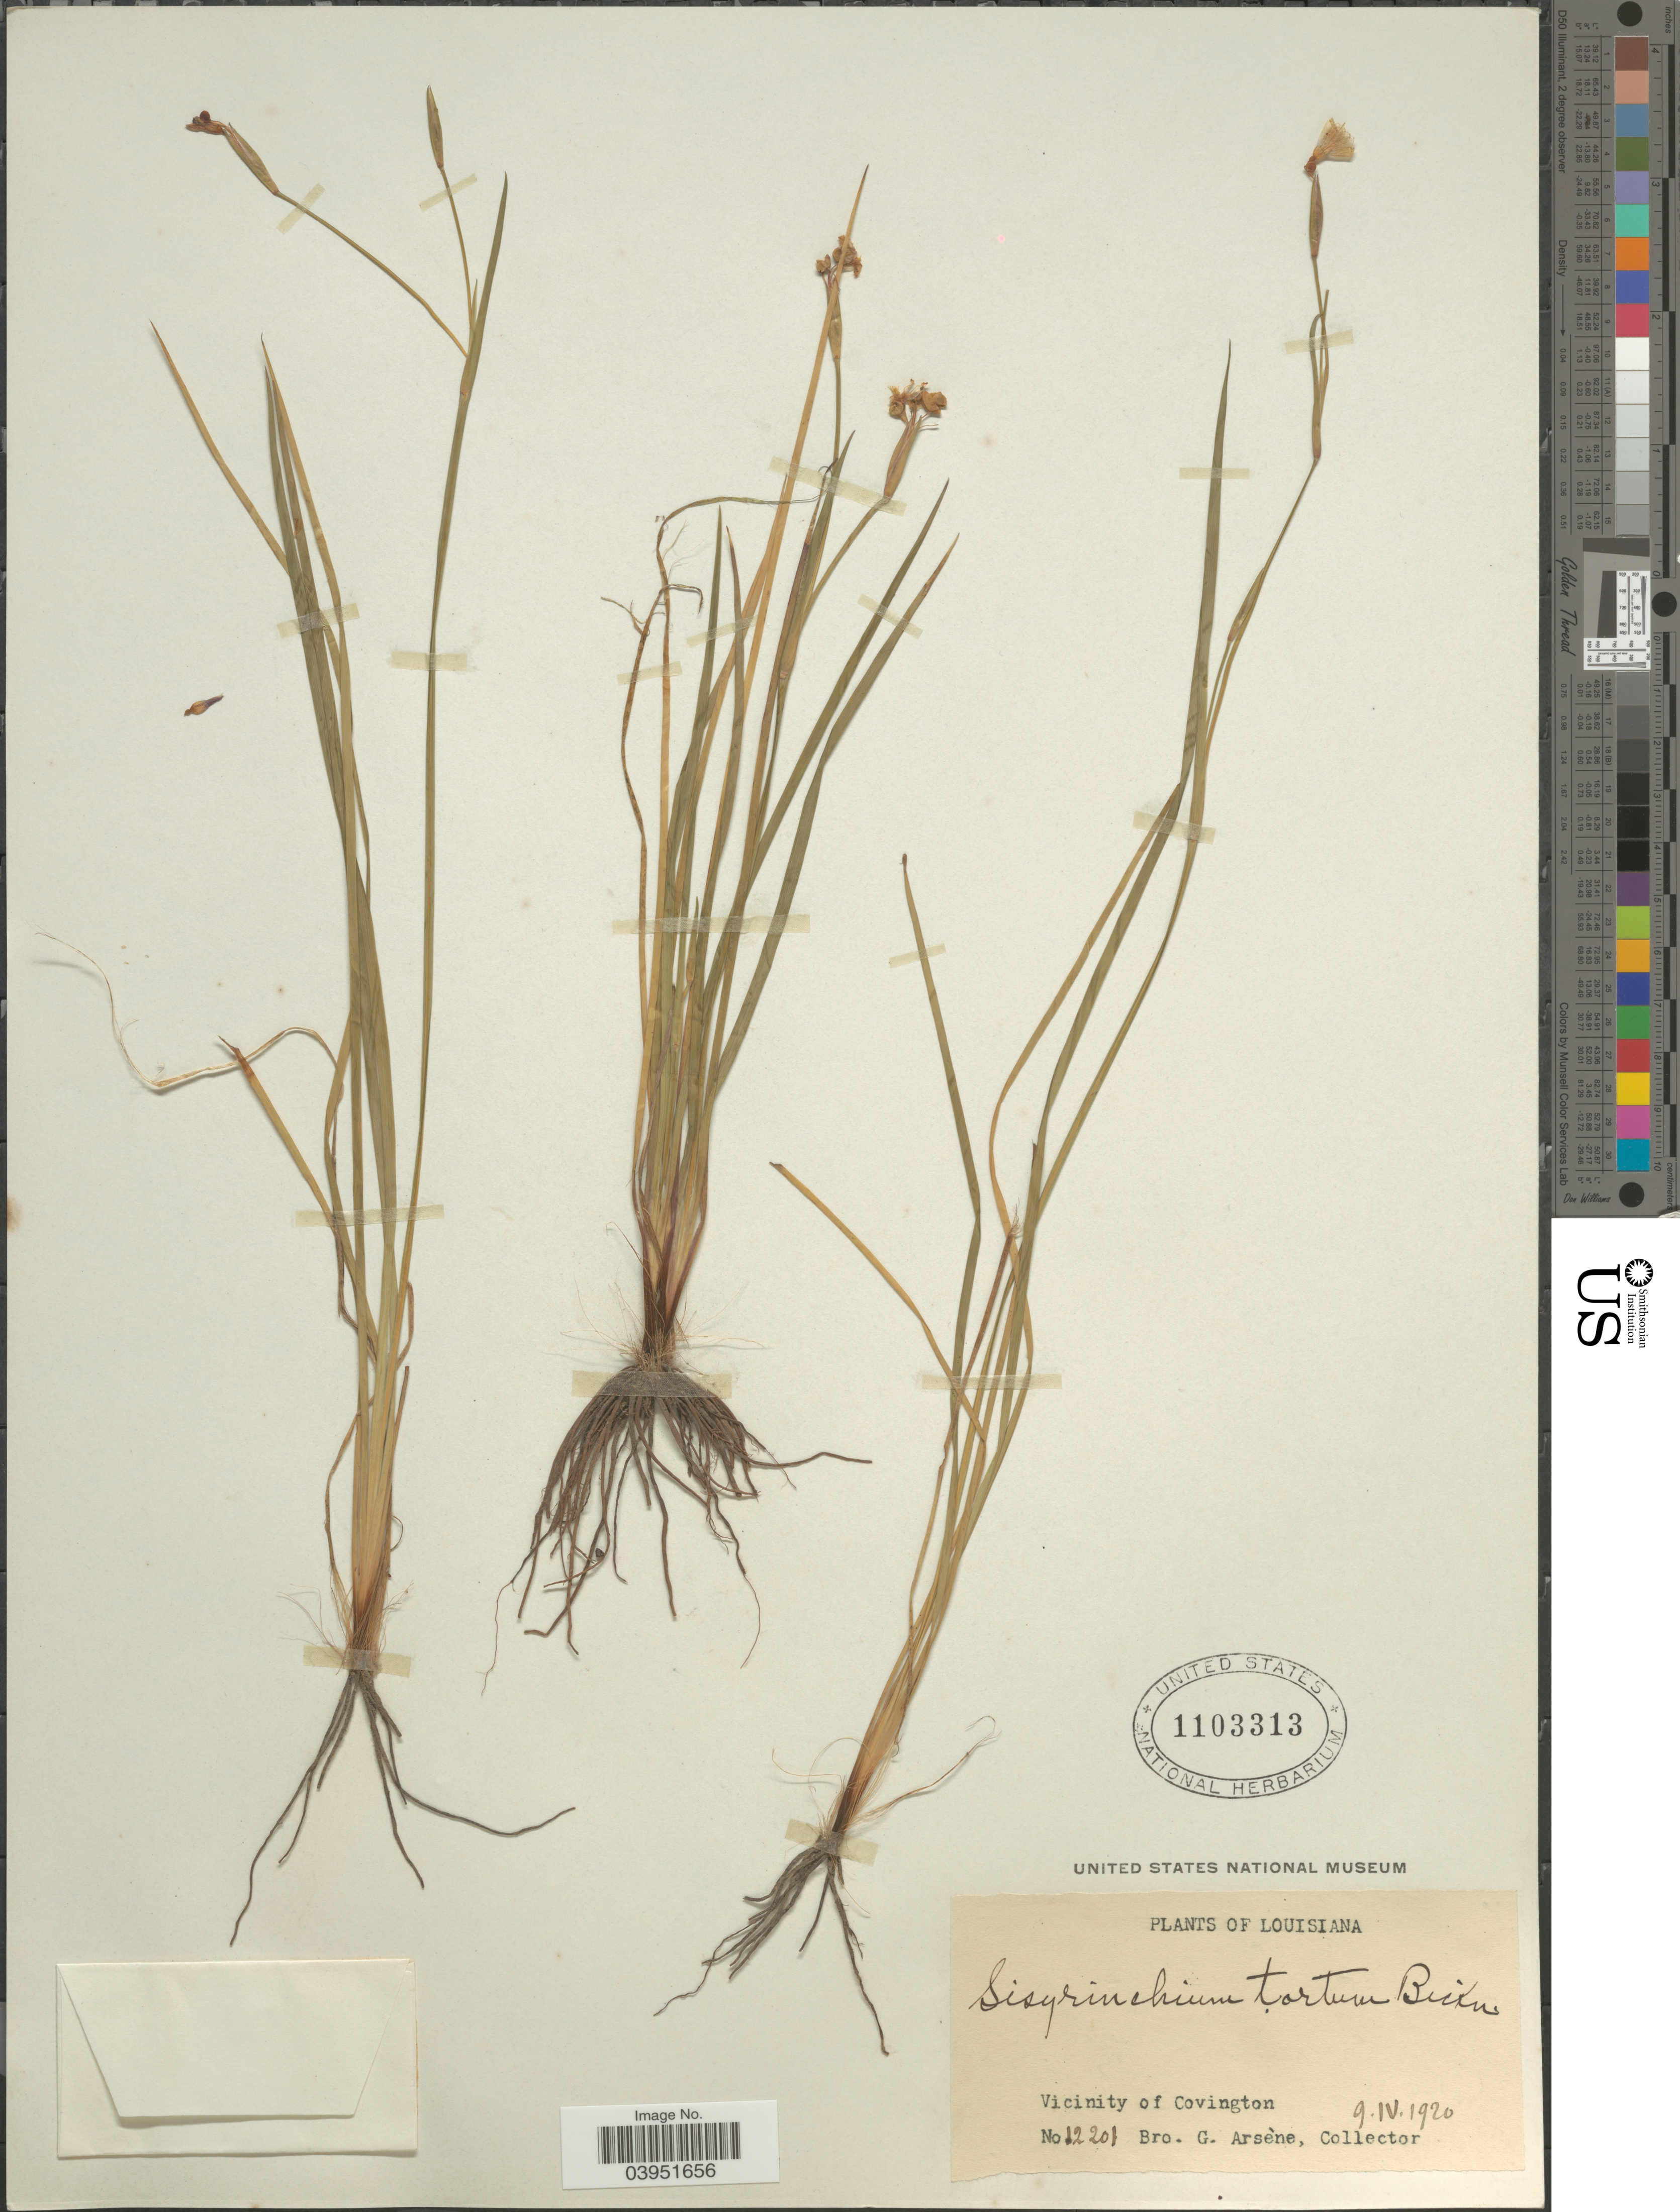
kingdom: Plantae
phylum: Tracheophyta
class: Liliopsida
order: Asparagales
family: Iridaceae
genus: Sisyrinchium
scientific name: Sisyrinchium tortum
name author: E.P. Bicknell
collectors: Bro. G. Arsène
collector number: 12201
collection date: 1920-04-09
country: United States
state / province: Louisiana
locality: Vicinity of Covington.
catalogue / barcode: US 1103313